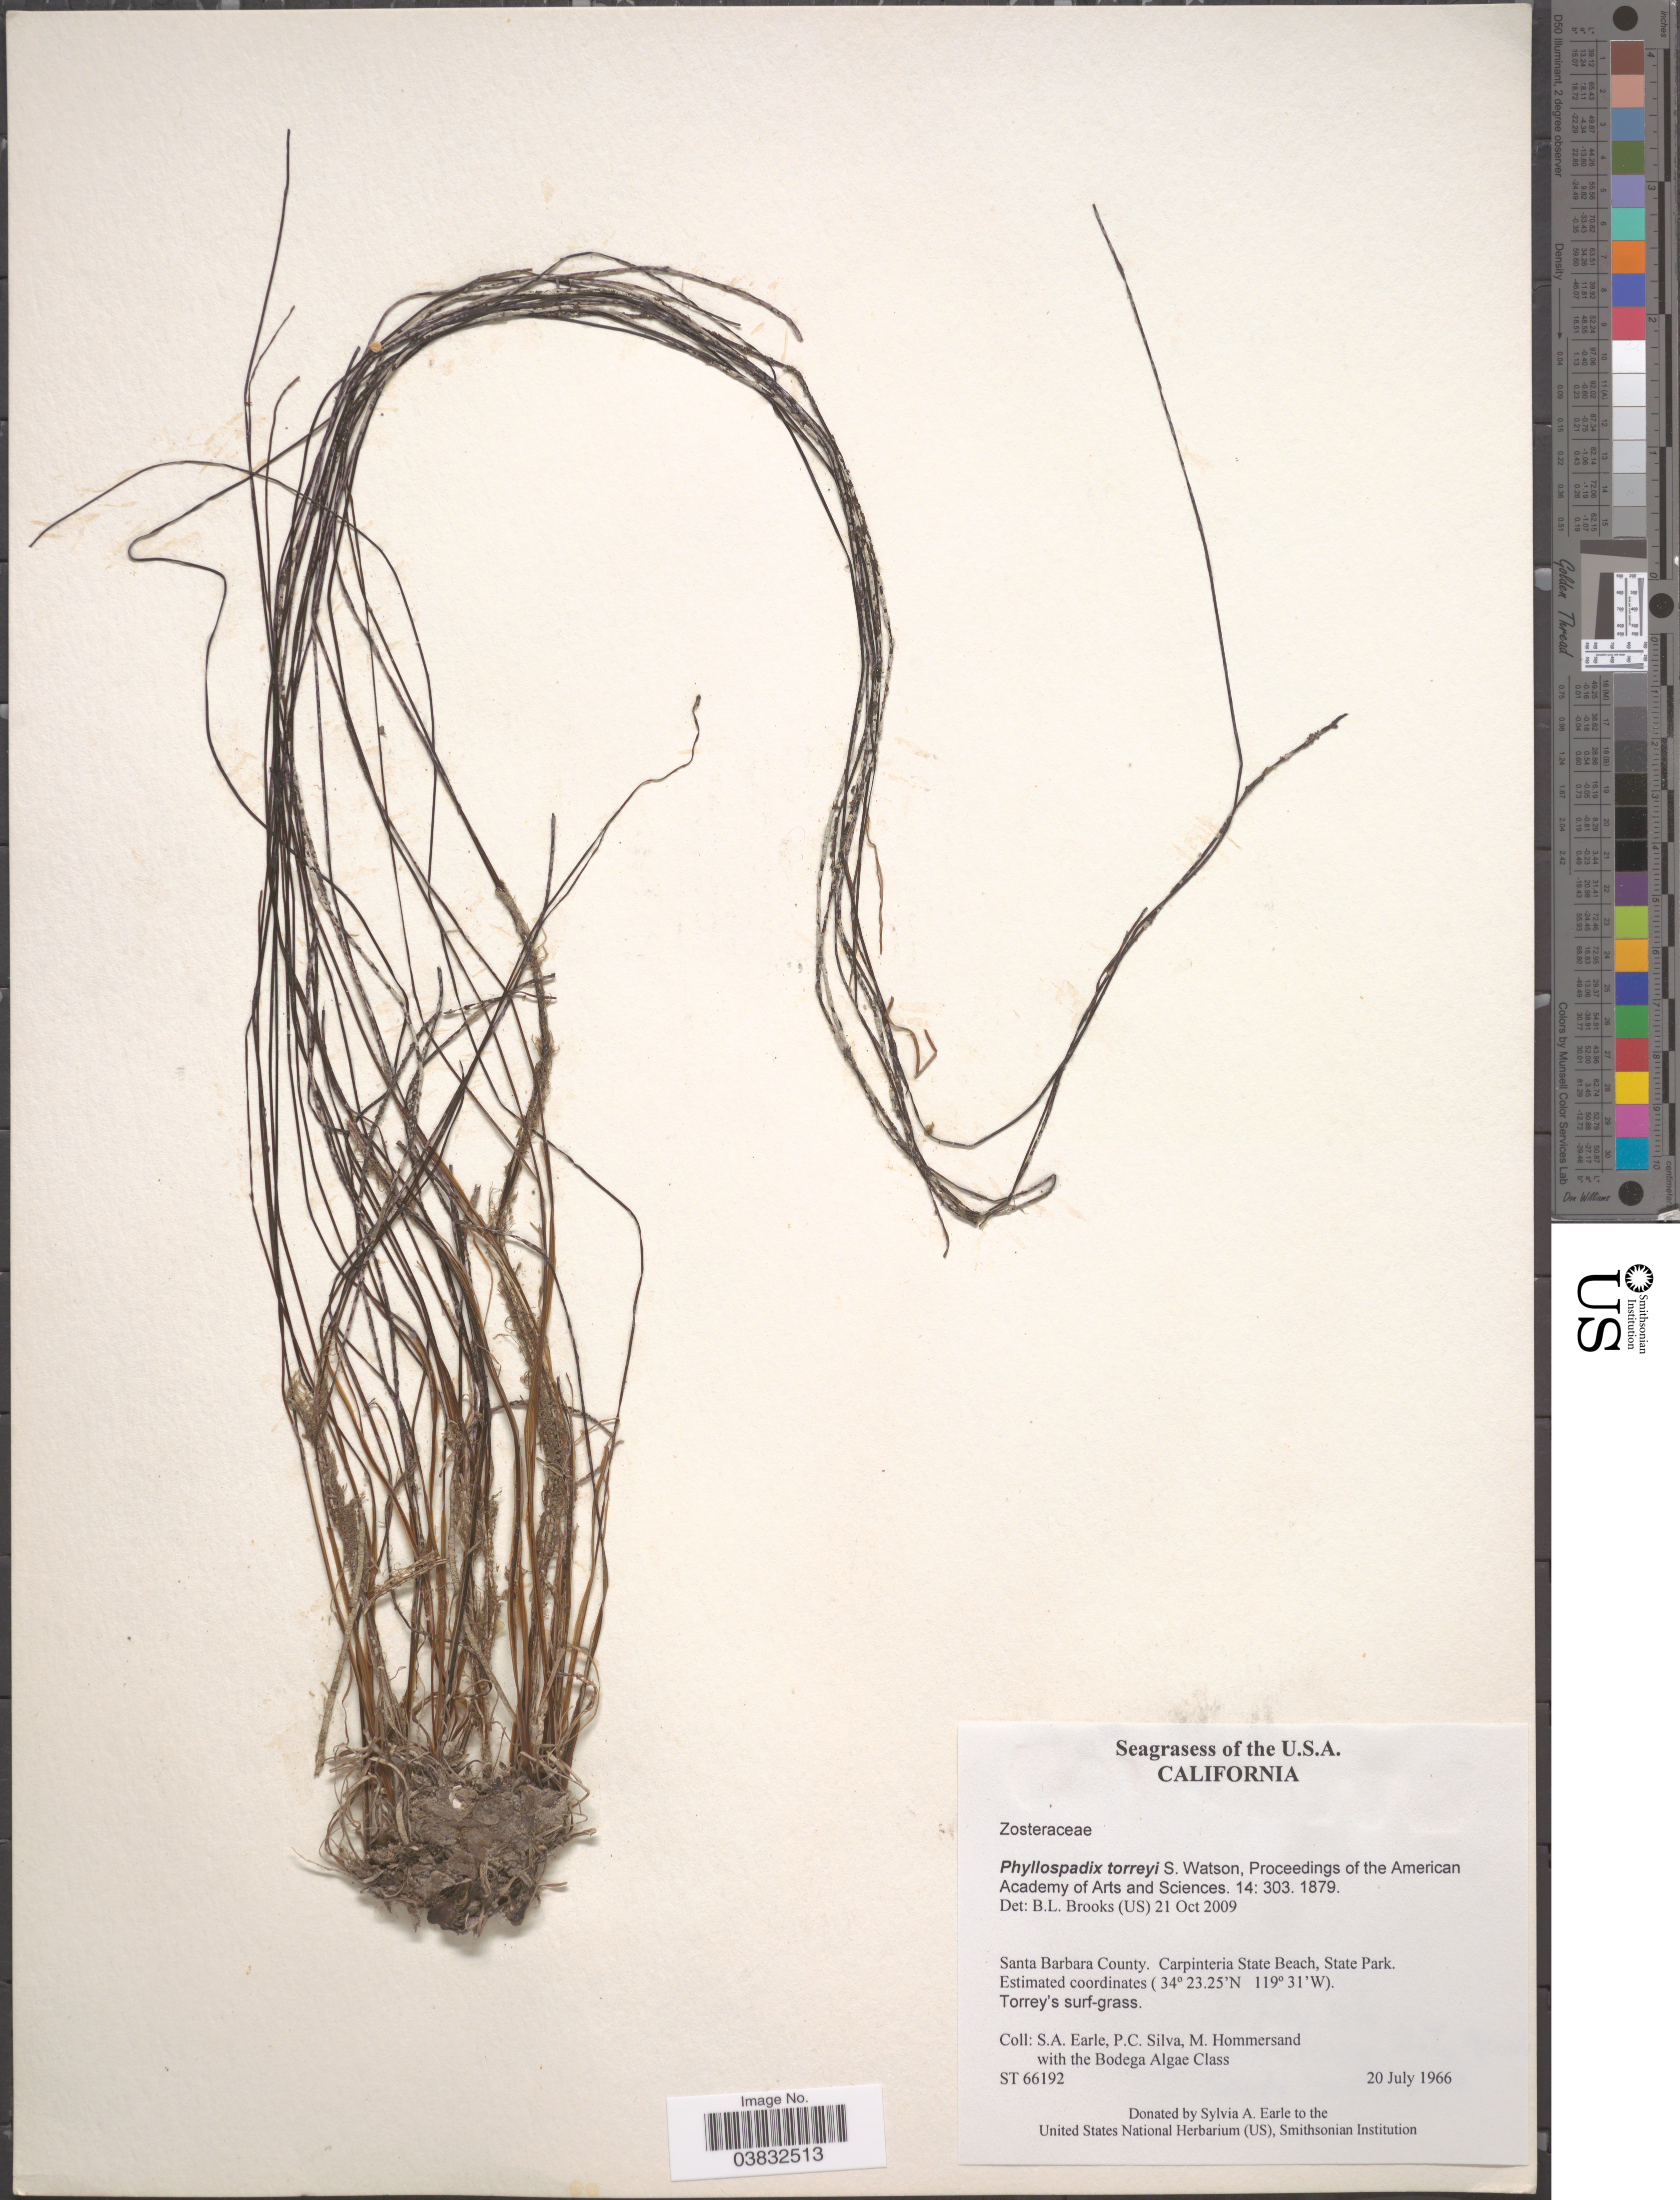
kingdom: Plantae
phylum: Tracheophyta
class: Liliopsida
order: Alismatales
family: Zosteraceae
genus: Phyllospadix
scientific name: Phyllospadix torreyi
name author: S. Watson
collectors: S. A. Earle, P. C. Silva, M. H. Hommersand & Bodega Algae Class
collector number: ST66192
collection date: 1966-07-20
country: United States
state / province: California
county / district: Santa Barbara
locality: Santa Barbara County. Carpinteria State Beach, State Park.